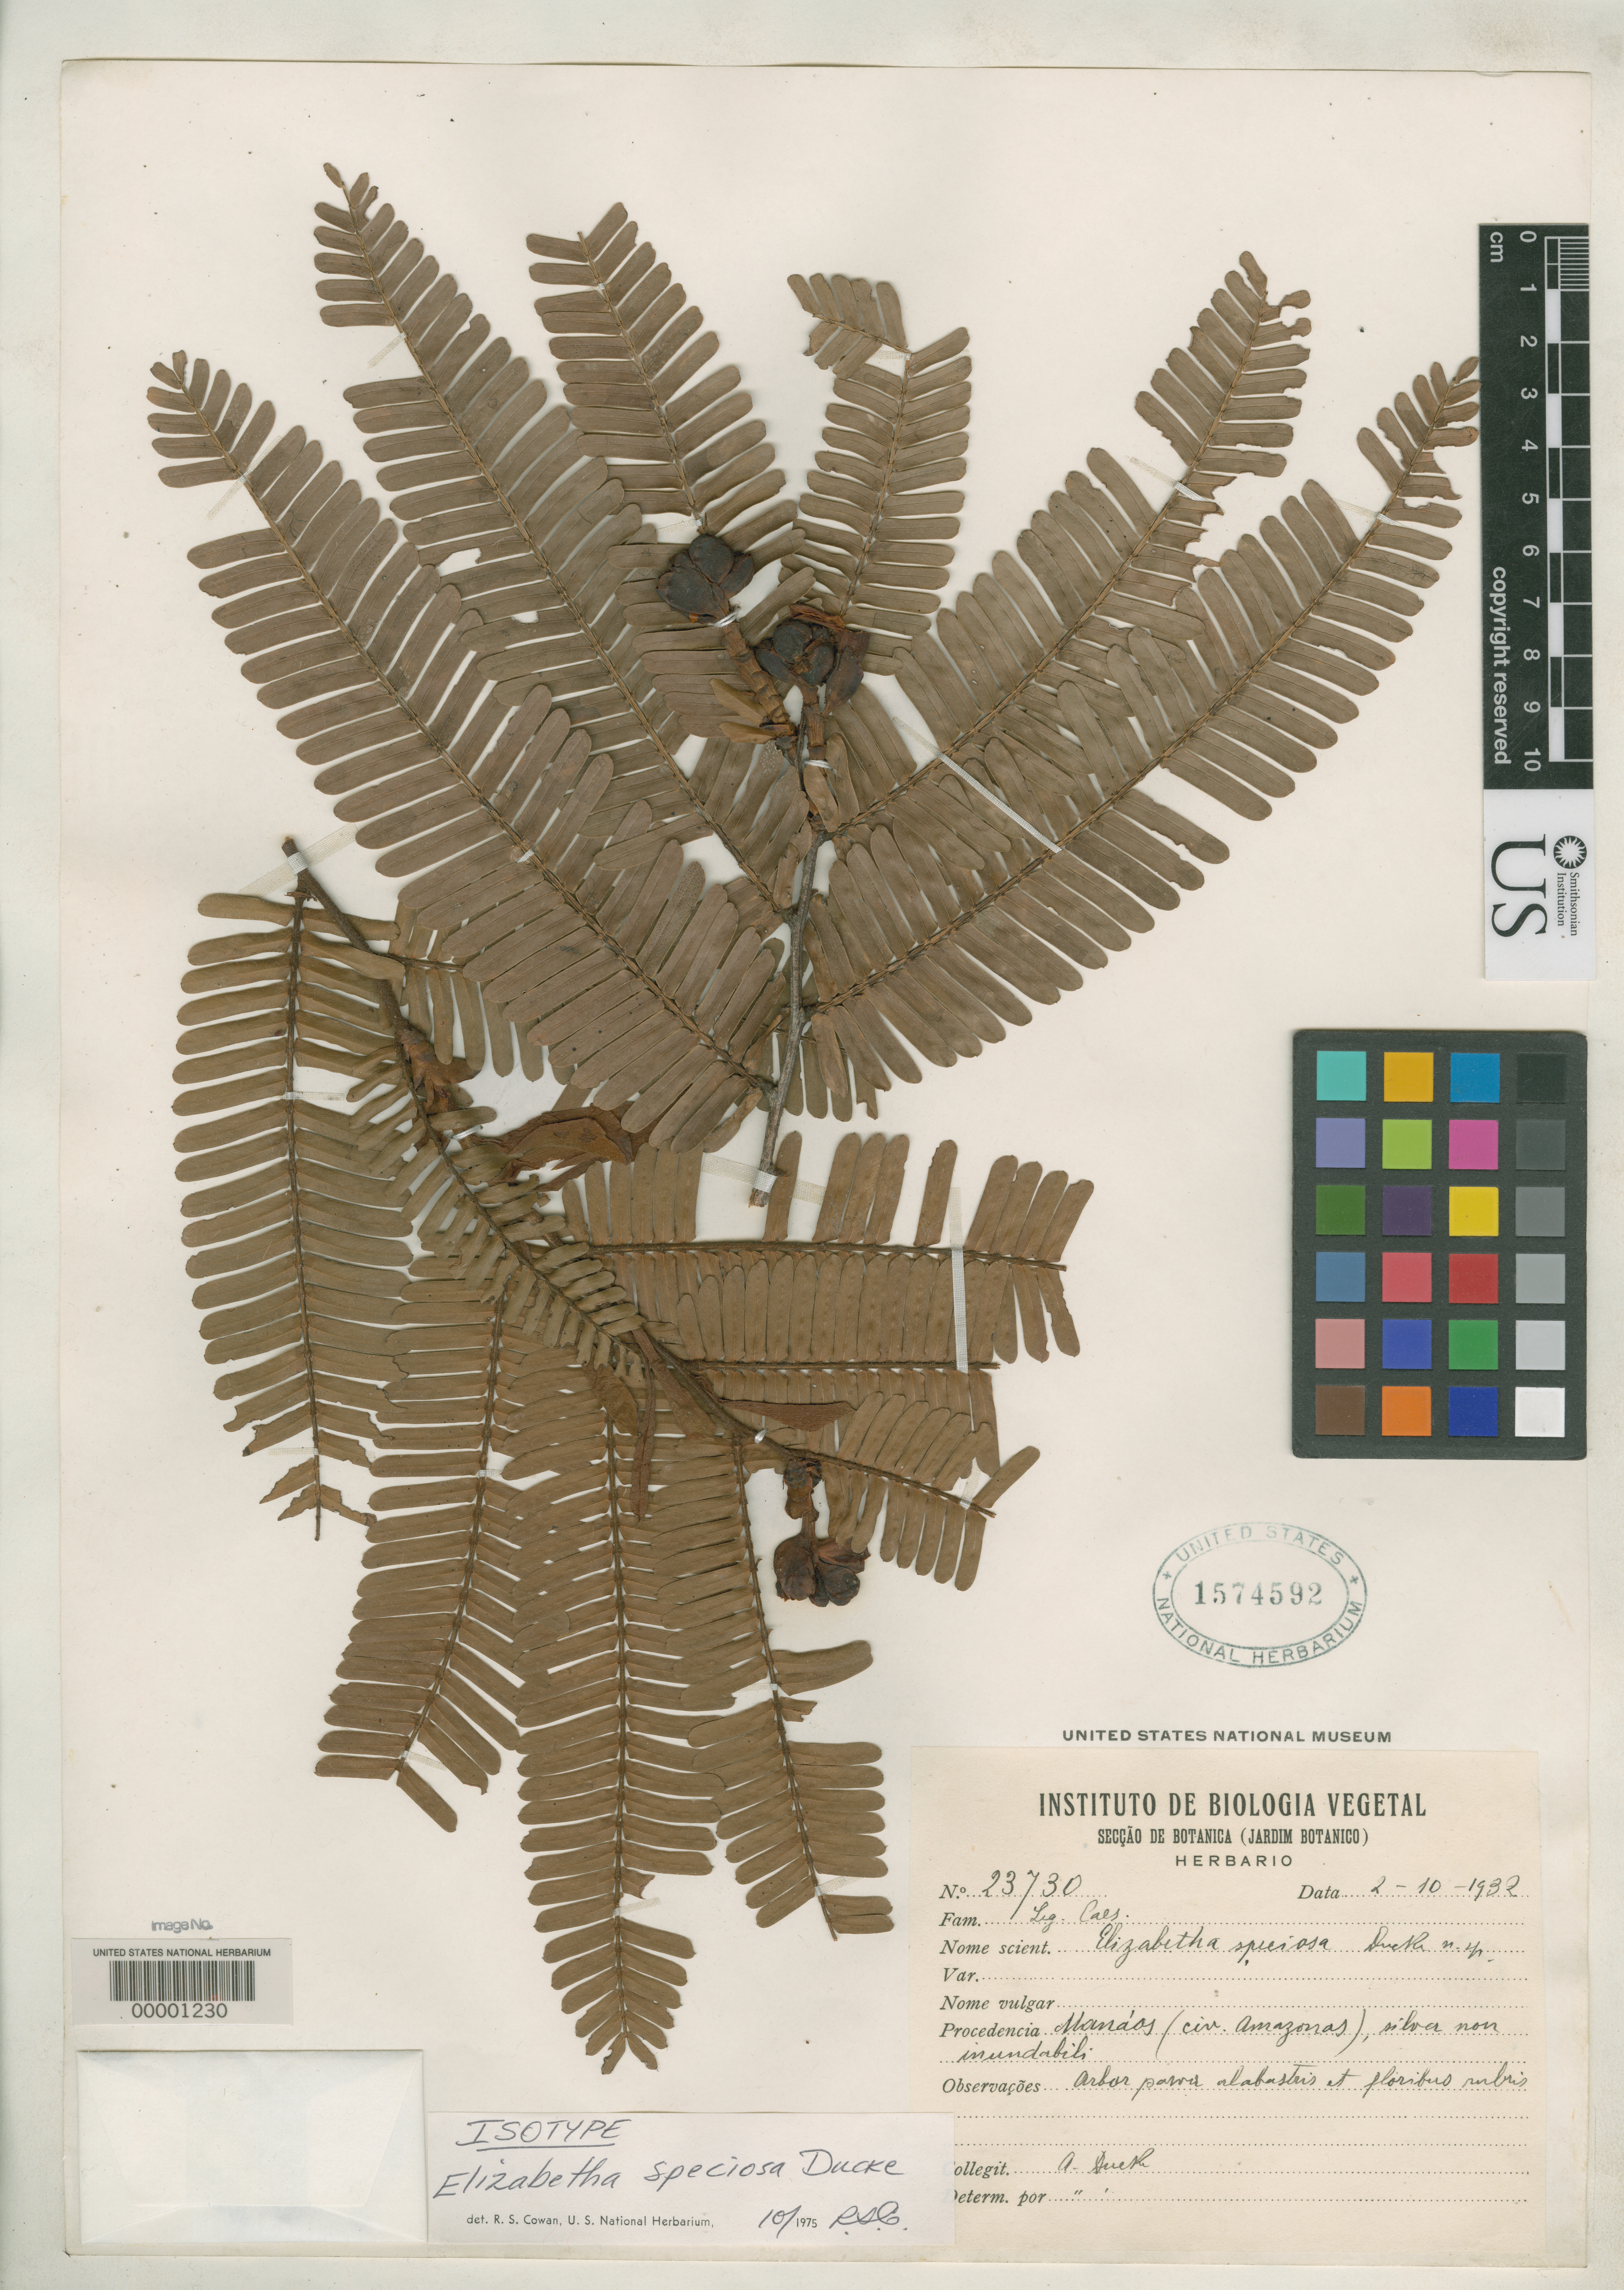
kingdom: Plantae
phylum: Tracheophyta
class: Magnoliopsida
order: Fabales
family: Fabaceae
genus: Elizabetha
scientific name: Elizabetha speciosa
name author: Ducke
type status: Isotype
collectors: A. Ducke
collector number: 23729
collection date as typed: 02 Oct 1932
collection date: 1932-10-02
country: Brazil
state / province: Amazonas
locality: Near Manaos.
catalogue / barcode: US 1574592